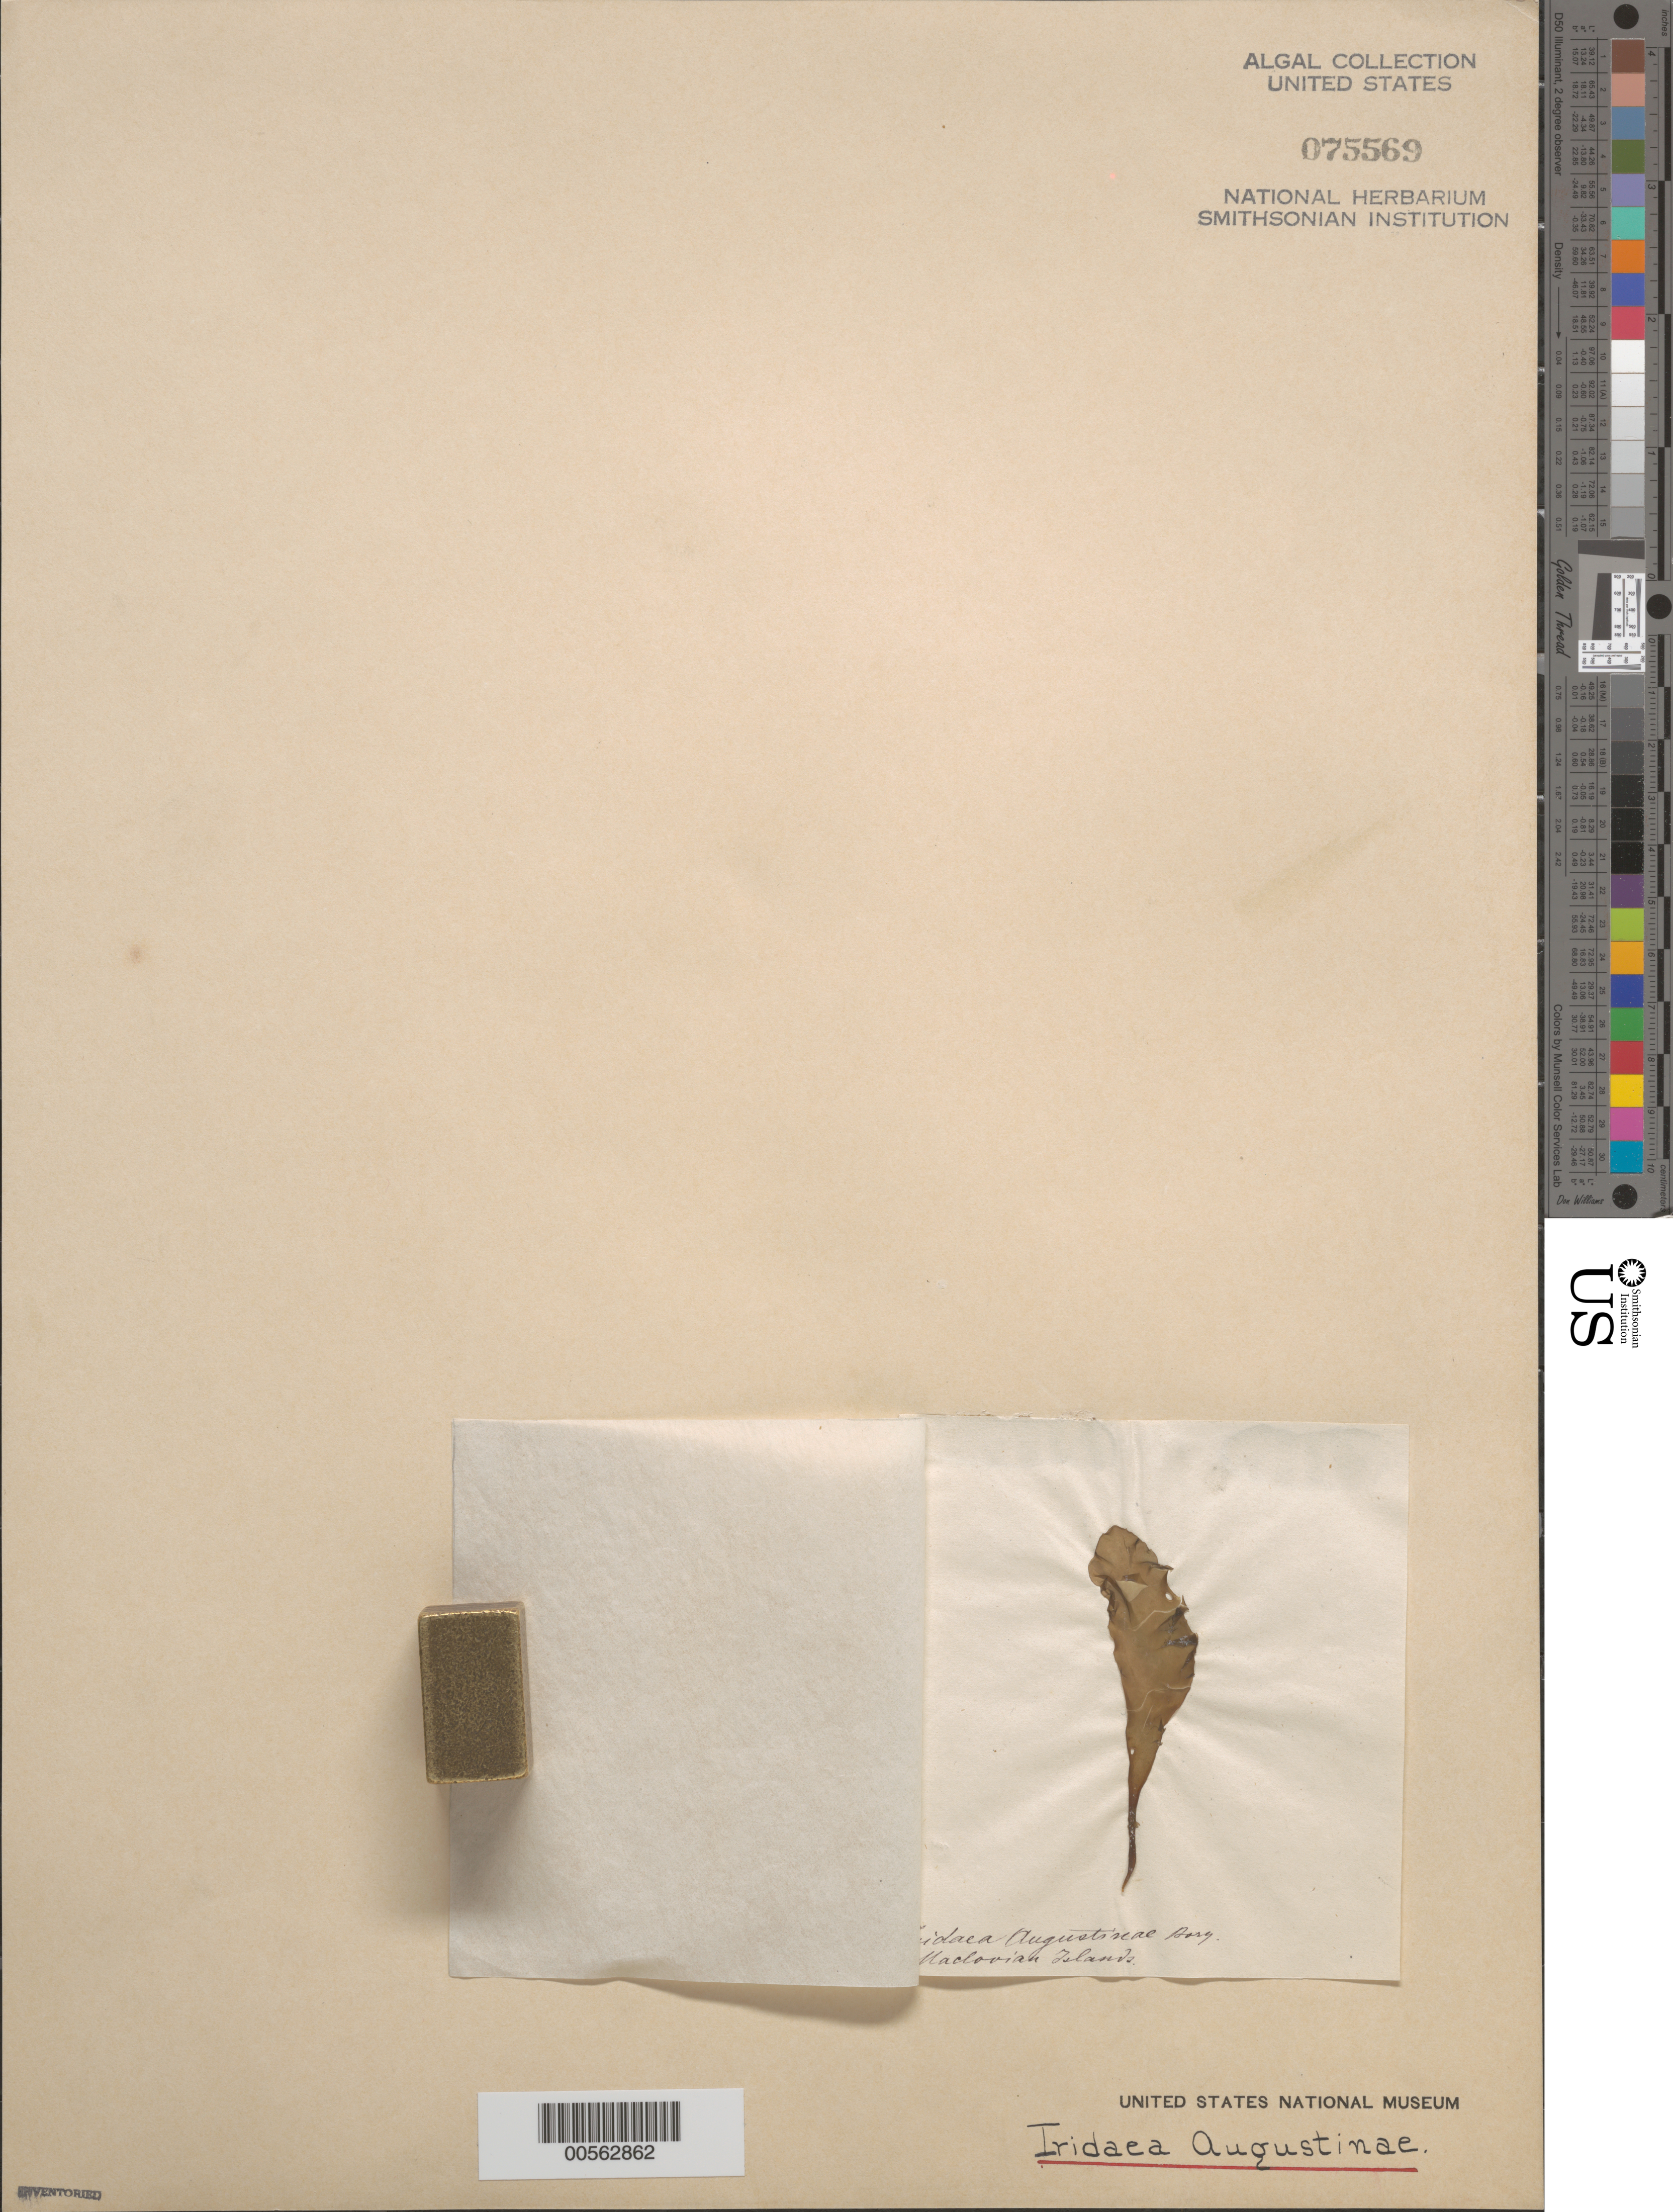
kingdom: Plantae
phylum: Rhodophyta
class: Florideophyceae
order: Gigartinales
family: Gigartinaceae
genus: Iridaea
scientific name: Iridaea undulosa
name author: Bory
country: Falkland Islands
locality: Maclovian islands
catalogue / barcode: US 75569